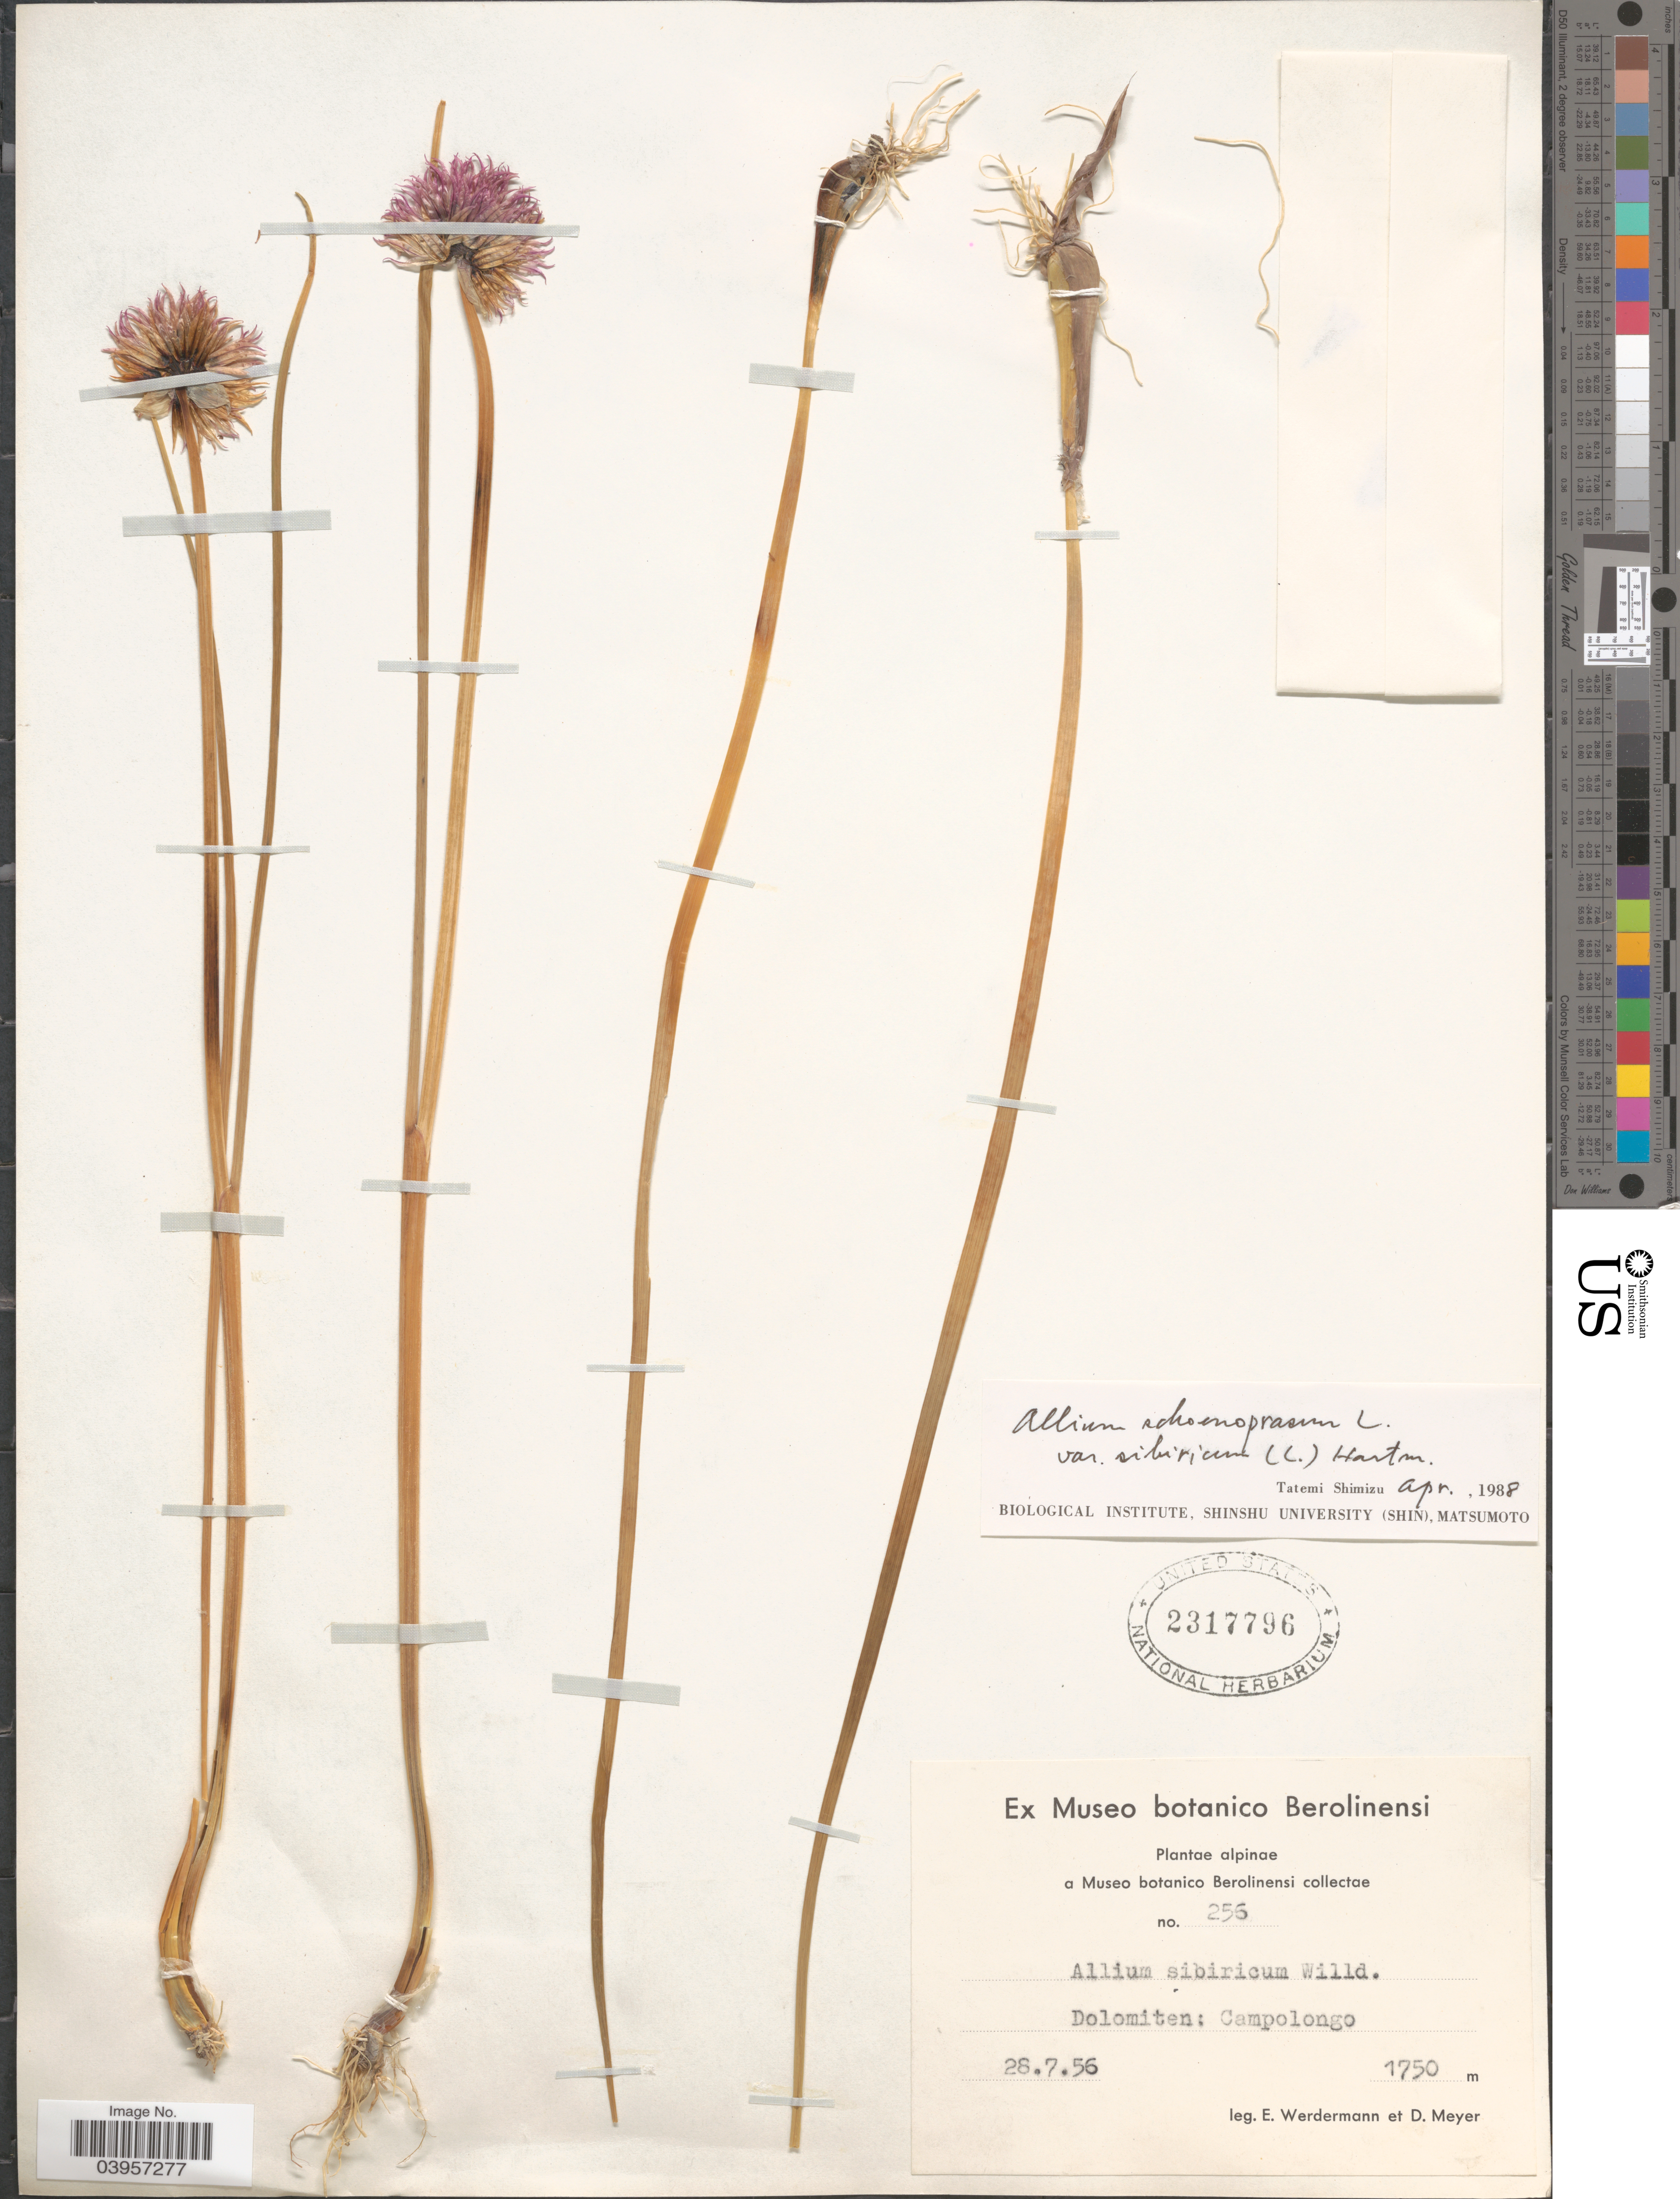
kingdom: Plantae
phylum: Tracheophyta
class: Liliopsida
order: Asparagales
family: Amaryllidaceae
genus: Allium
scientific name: Allium schoenoprasum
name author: L.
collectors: E. Werdermann & D. Meyer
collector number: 256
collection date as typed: Transcribed d/m/y: 28/7/56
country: Italy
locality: Dolomiten: Campolongo.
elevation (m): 1750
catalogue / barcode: US 2317796